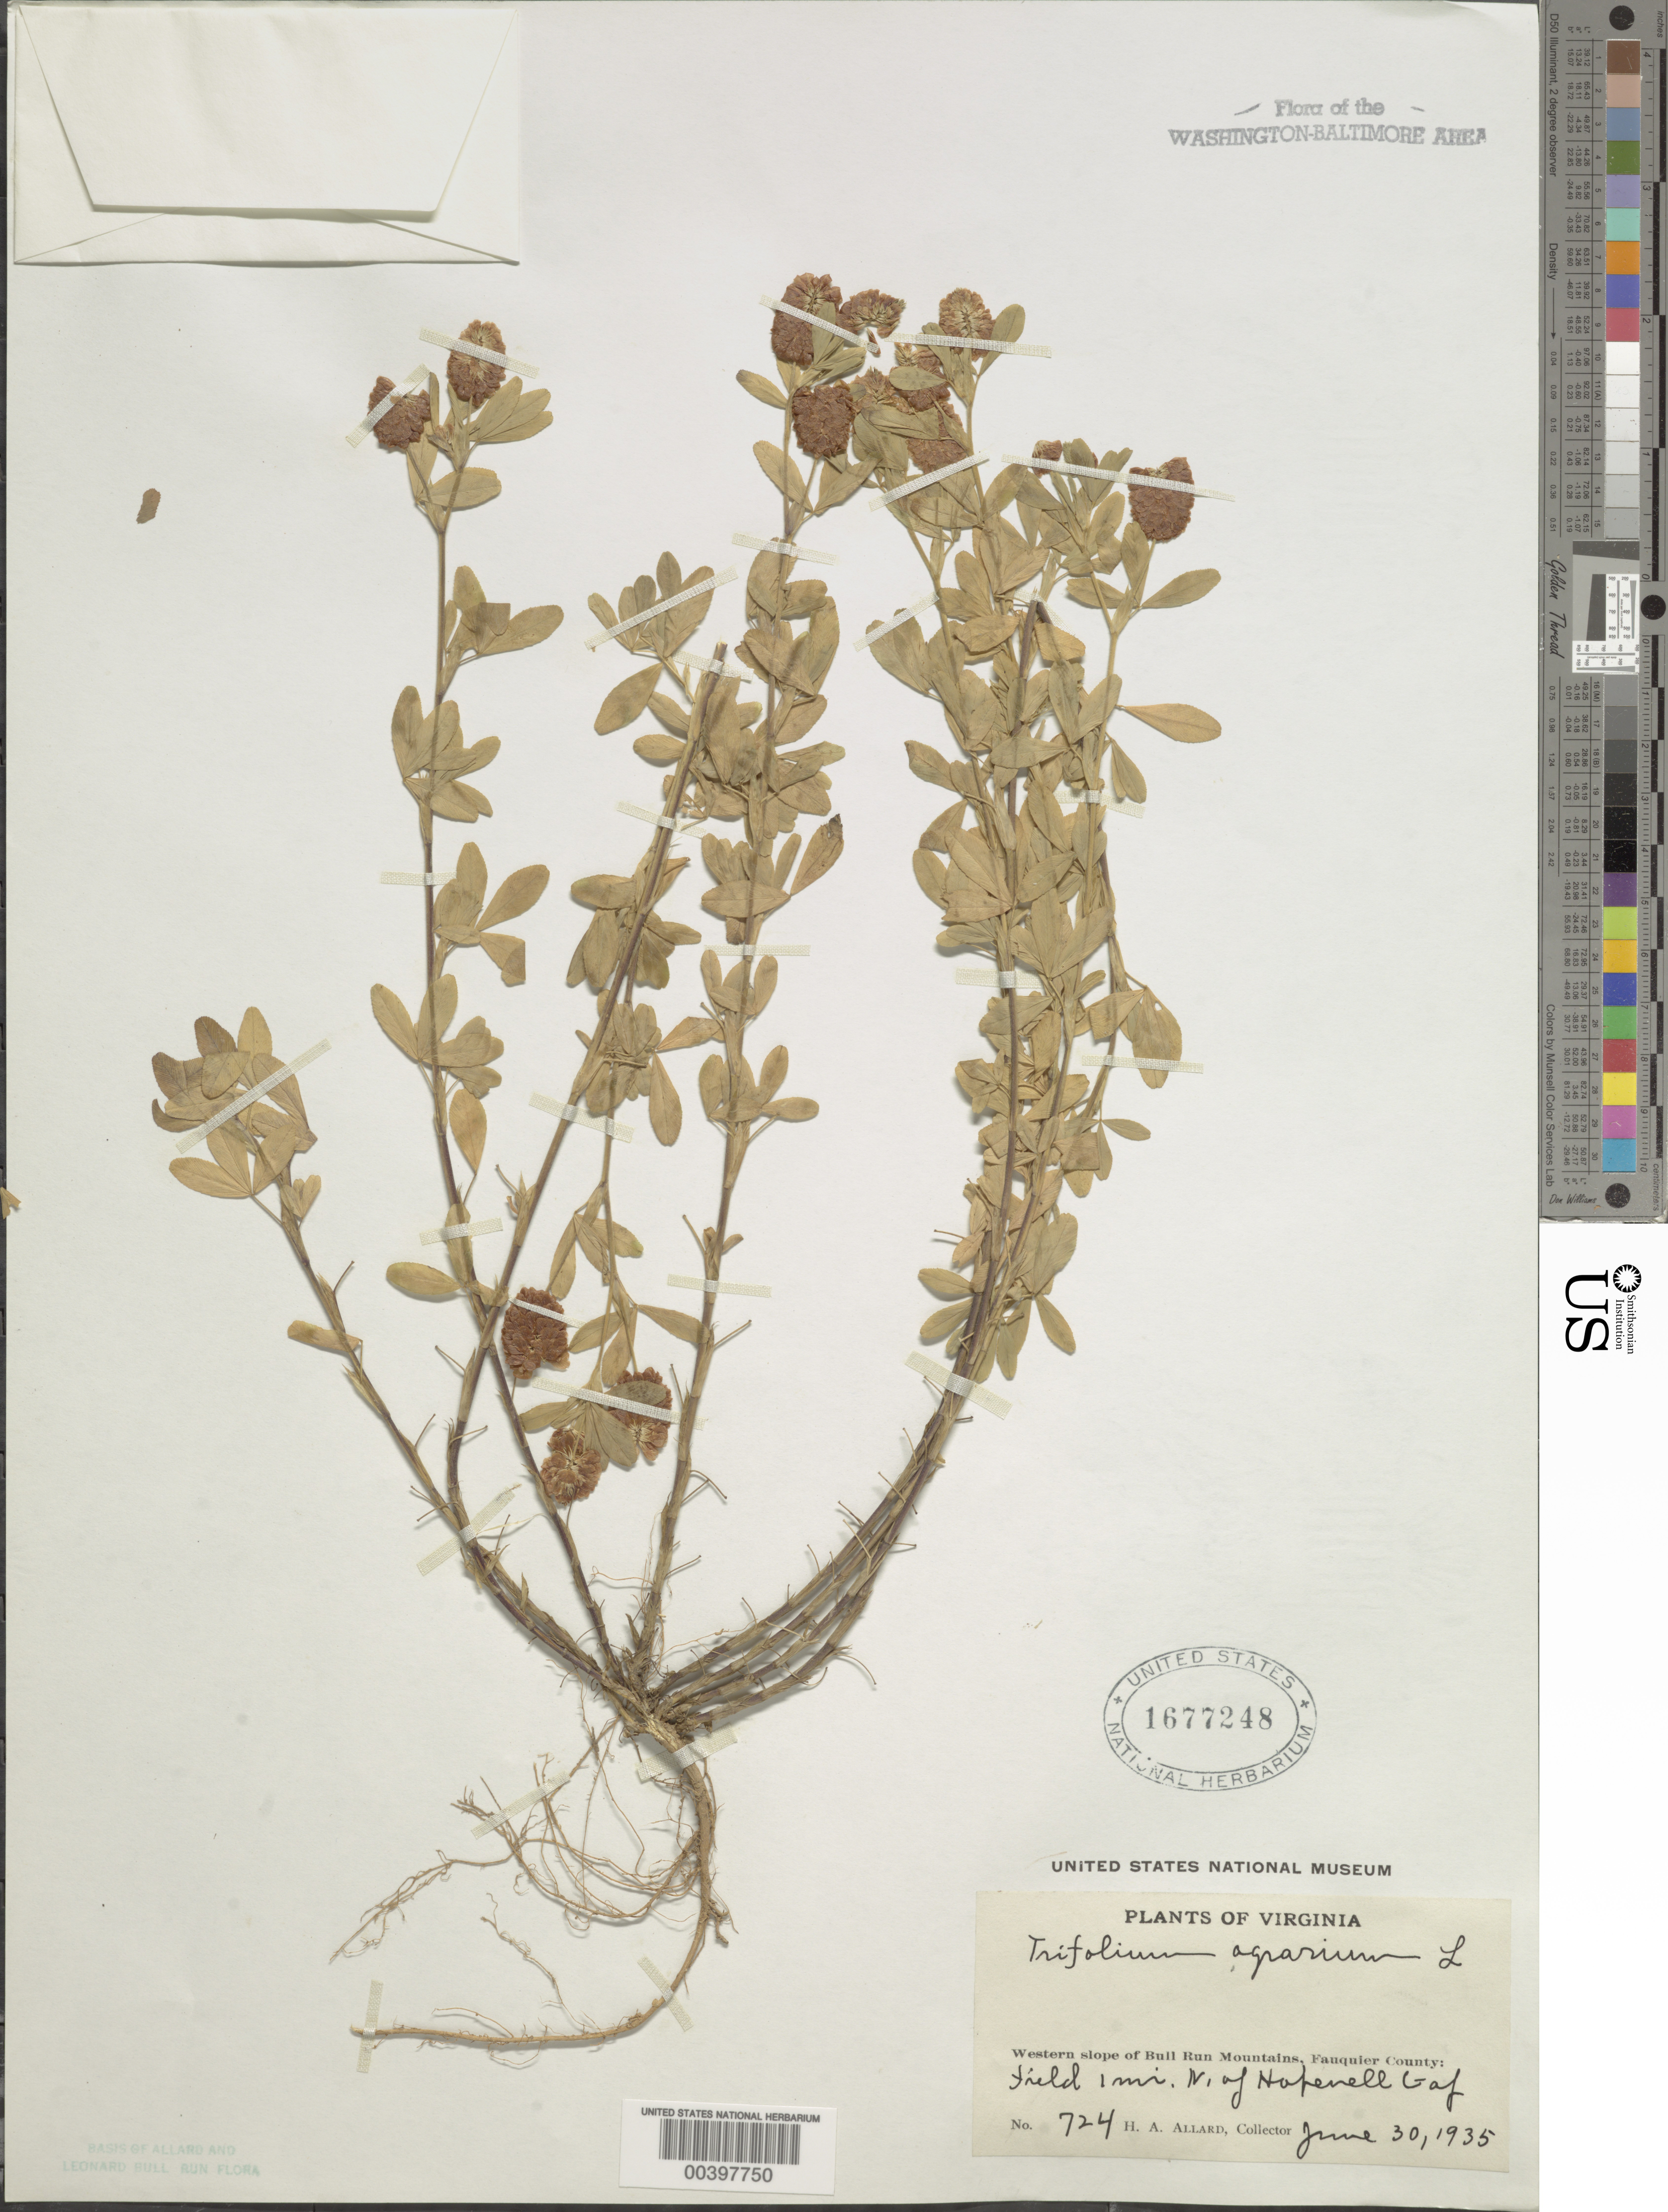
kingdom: Plantae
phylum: Tracheophyta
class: Magnoliopsida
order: Fabales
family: Fabaceae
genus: Trifolium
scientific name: Trifolium aureum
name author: Pollich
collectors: H. A. Allard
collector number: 724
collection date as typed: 30 Jun 1935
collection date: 1935-06-30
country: United States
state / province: Virginia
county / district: Fauquier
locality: North of Hopewell Gap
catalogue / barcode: US 1677248